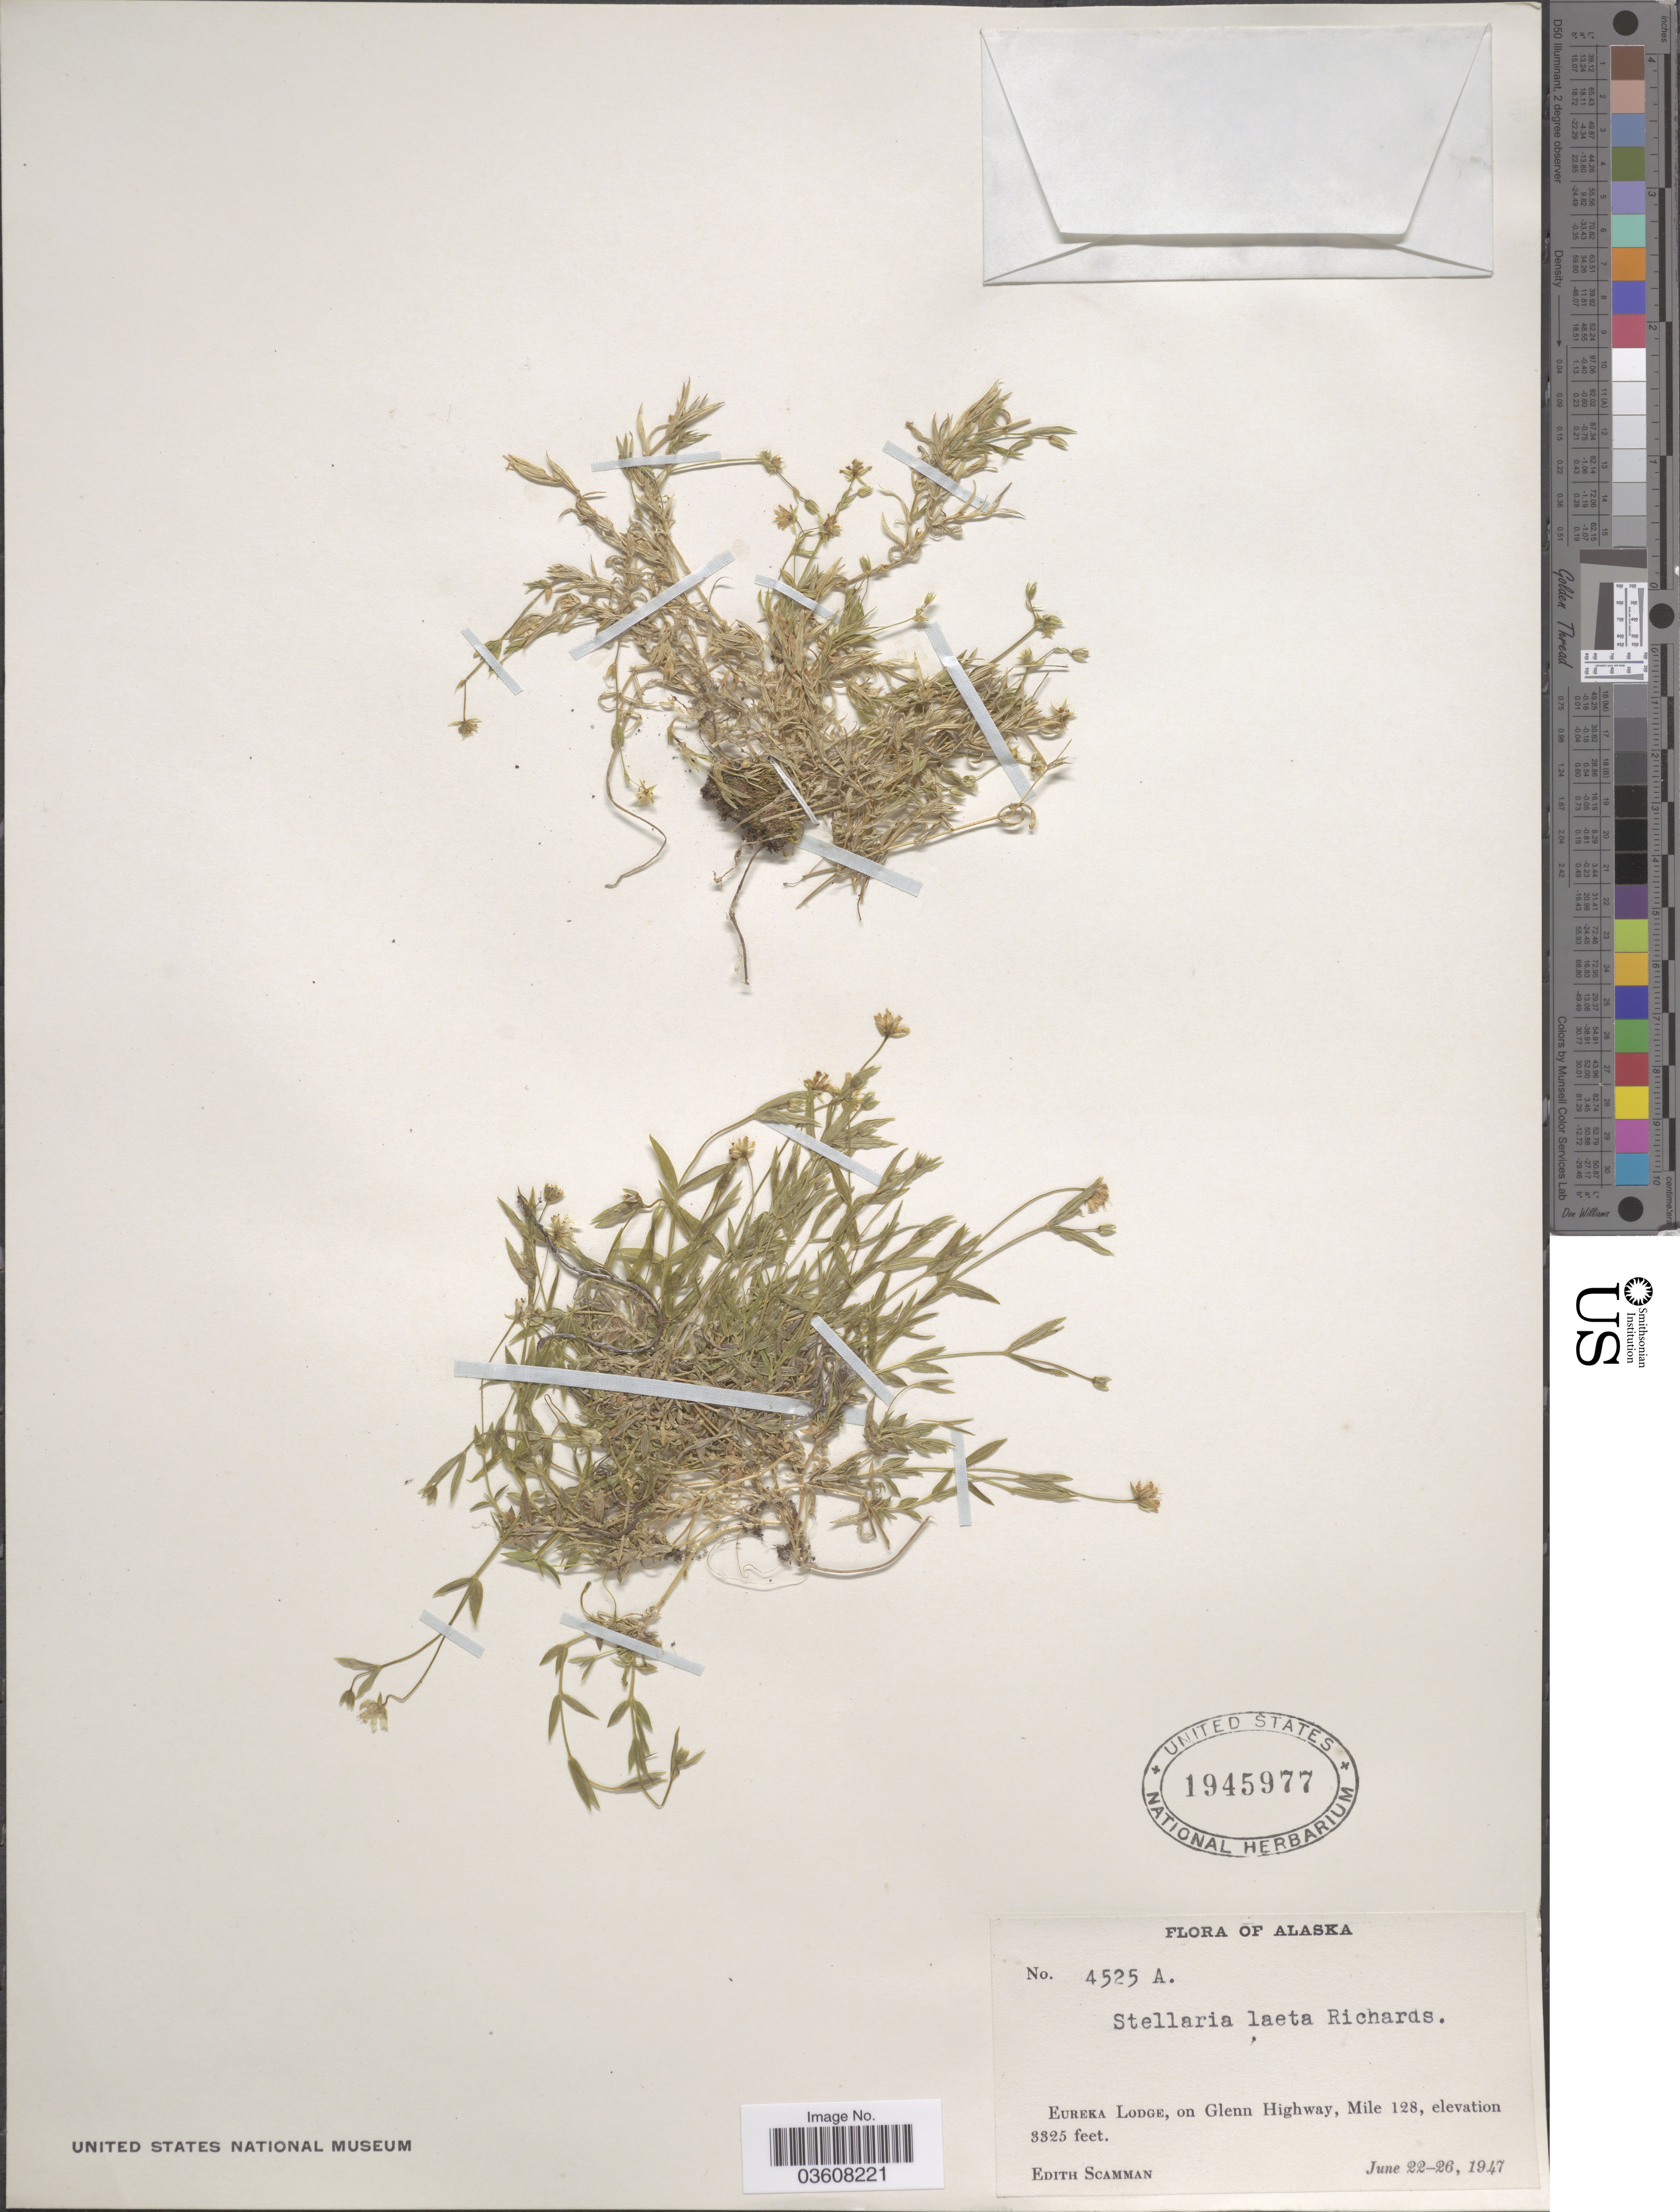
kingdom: Plantae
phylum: Tracheophyta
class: Magnoliopsida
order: Caryophyllales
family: Caryophyllaceae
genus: Stellaria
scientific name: Stellaria laeta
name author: Richards.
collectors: E. Scamman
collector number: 4525A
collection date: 1947-06-22/1947-06-26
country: United States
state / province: Alaska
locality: Eureka Lodge, on Glenn Highway, Mile 128.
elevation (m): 1013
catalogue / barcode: US 1945977